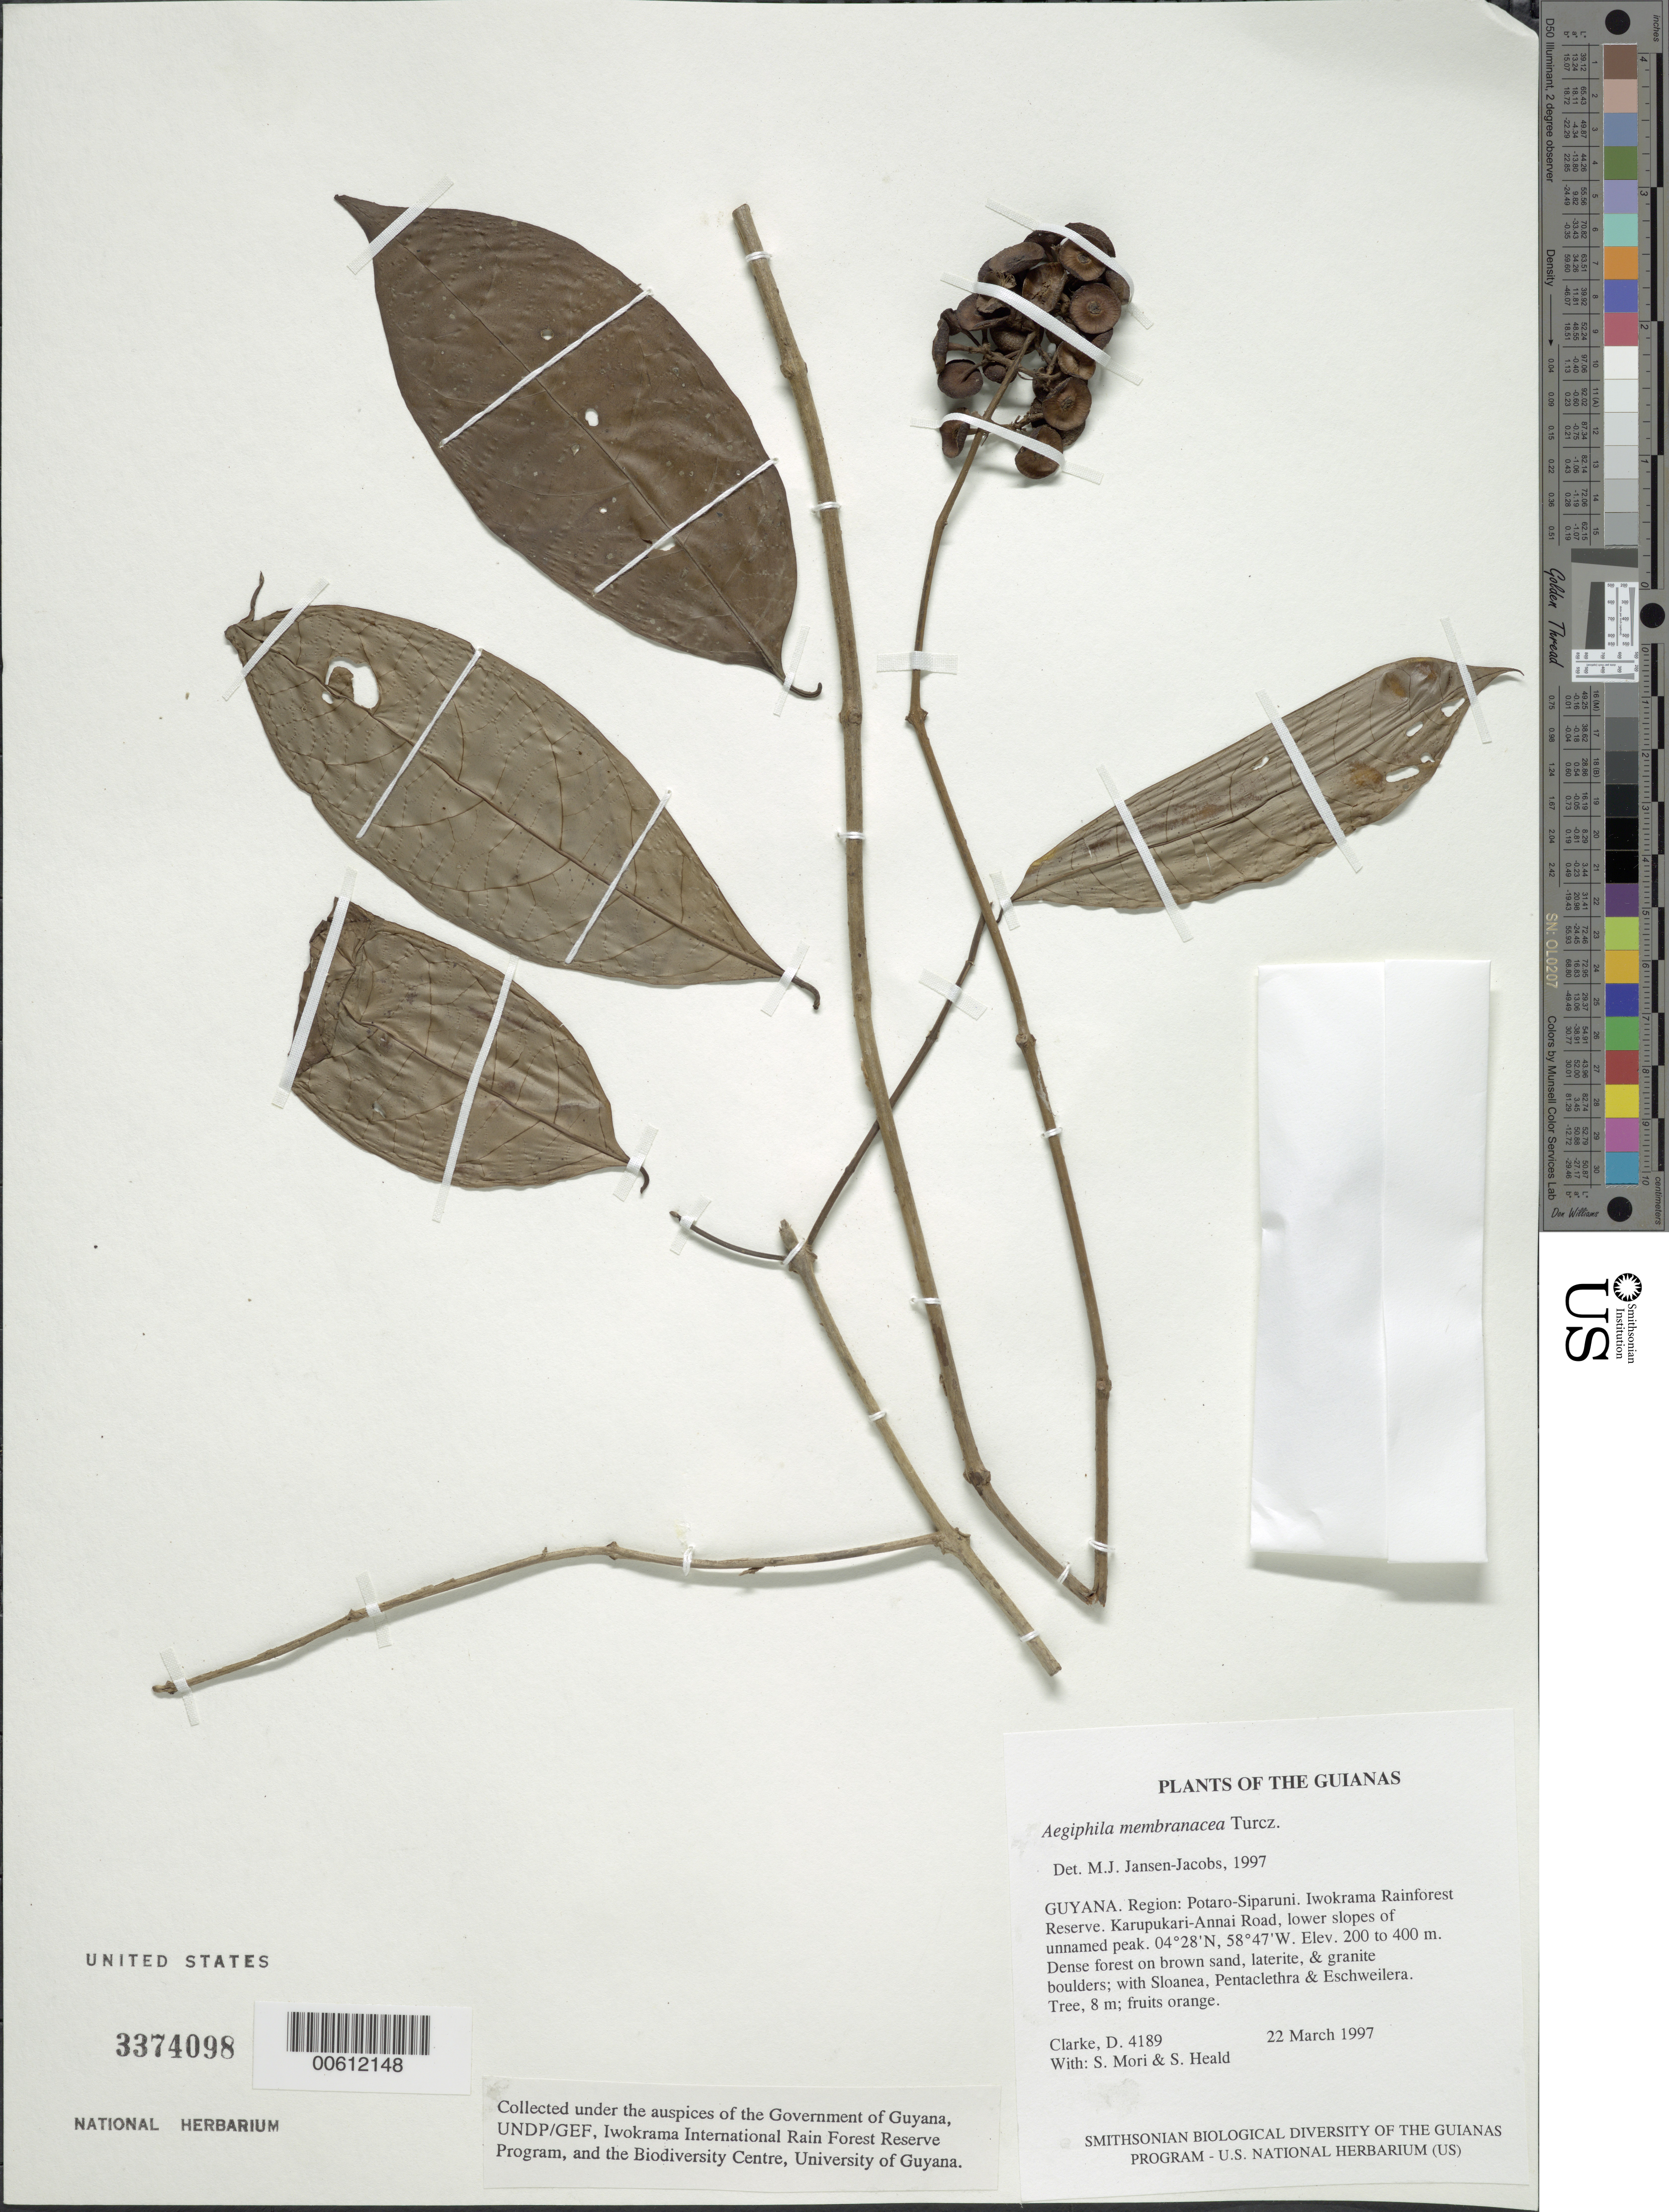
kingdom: Plantae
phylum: Tracheophyta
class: Magnoliopsida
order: Lamiales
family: Lamiaceae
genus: Aegiphila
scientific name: Aegiphila membranacea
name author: Turcz.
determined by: Jansen-Jacobs, M. J., (U), Nationaal Herbarium Nederland, Utrecht University branch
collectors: H. D. Clarke, S. Mori & S. Heald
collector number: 4189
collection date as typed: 22 March 1997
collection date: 1997-03-22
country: Guyana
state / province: Potaro-Siparuni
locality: Iwokrama Rainforest Reserve. Karupukari-Annai Road, lower slopes of unnamed peak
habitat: Dense forest on brown sand, laterite, & granite boulders; with Sloanea, Pentaclethra & Eschweilera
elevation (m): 200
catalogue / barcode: US 3374098